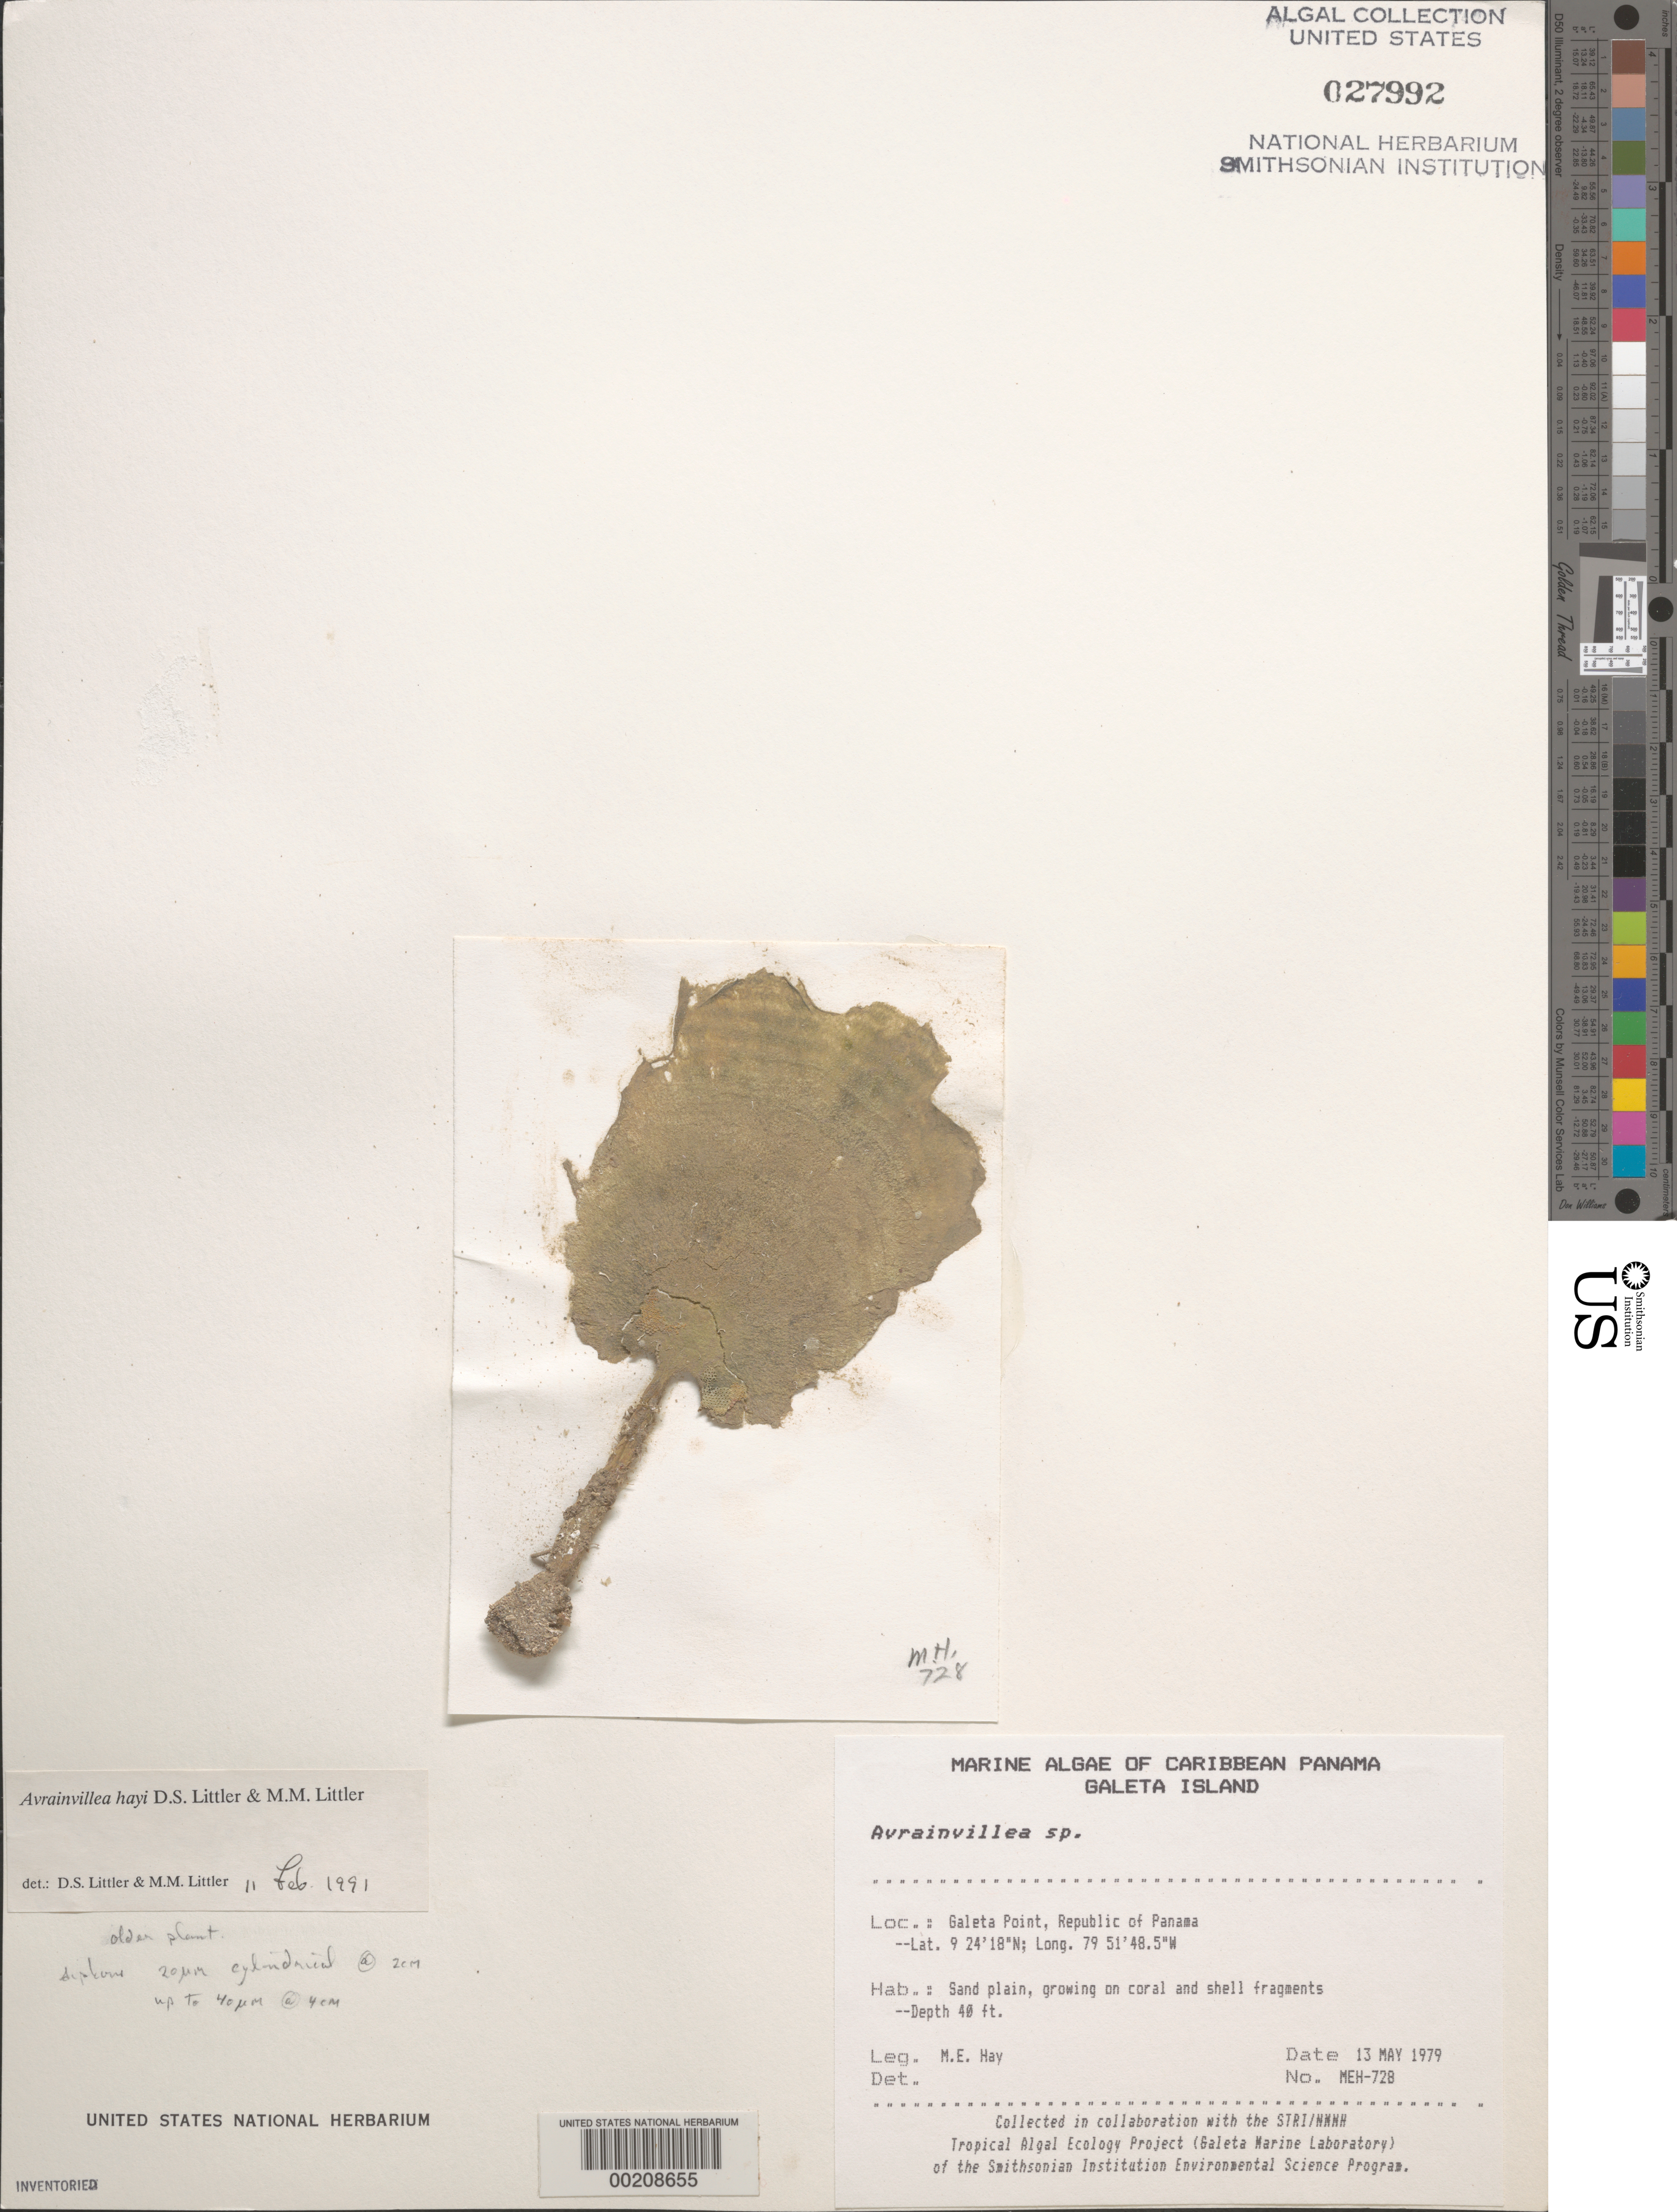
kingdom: Plantae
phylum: Chlorophyta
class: Ulvophyceae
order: Bryopsidales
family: Dichotomosiphonaceae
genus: Avrainvillea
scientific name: Avrainvillea hayi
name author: D.S. Littler & Littler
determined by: Littler, D. S.; Littler, M. M.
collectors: M. E. Hay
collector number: MEH-728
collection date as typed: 13 May 1979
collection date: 1979-05-13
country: Panama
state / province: Colón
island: Galeta Island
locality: Galeta Point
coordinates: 9 24' 18" N, 79 51' 48.5" W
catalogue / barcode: US 27992